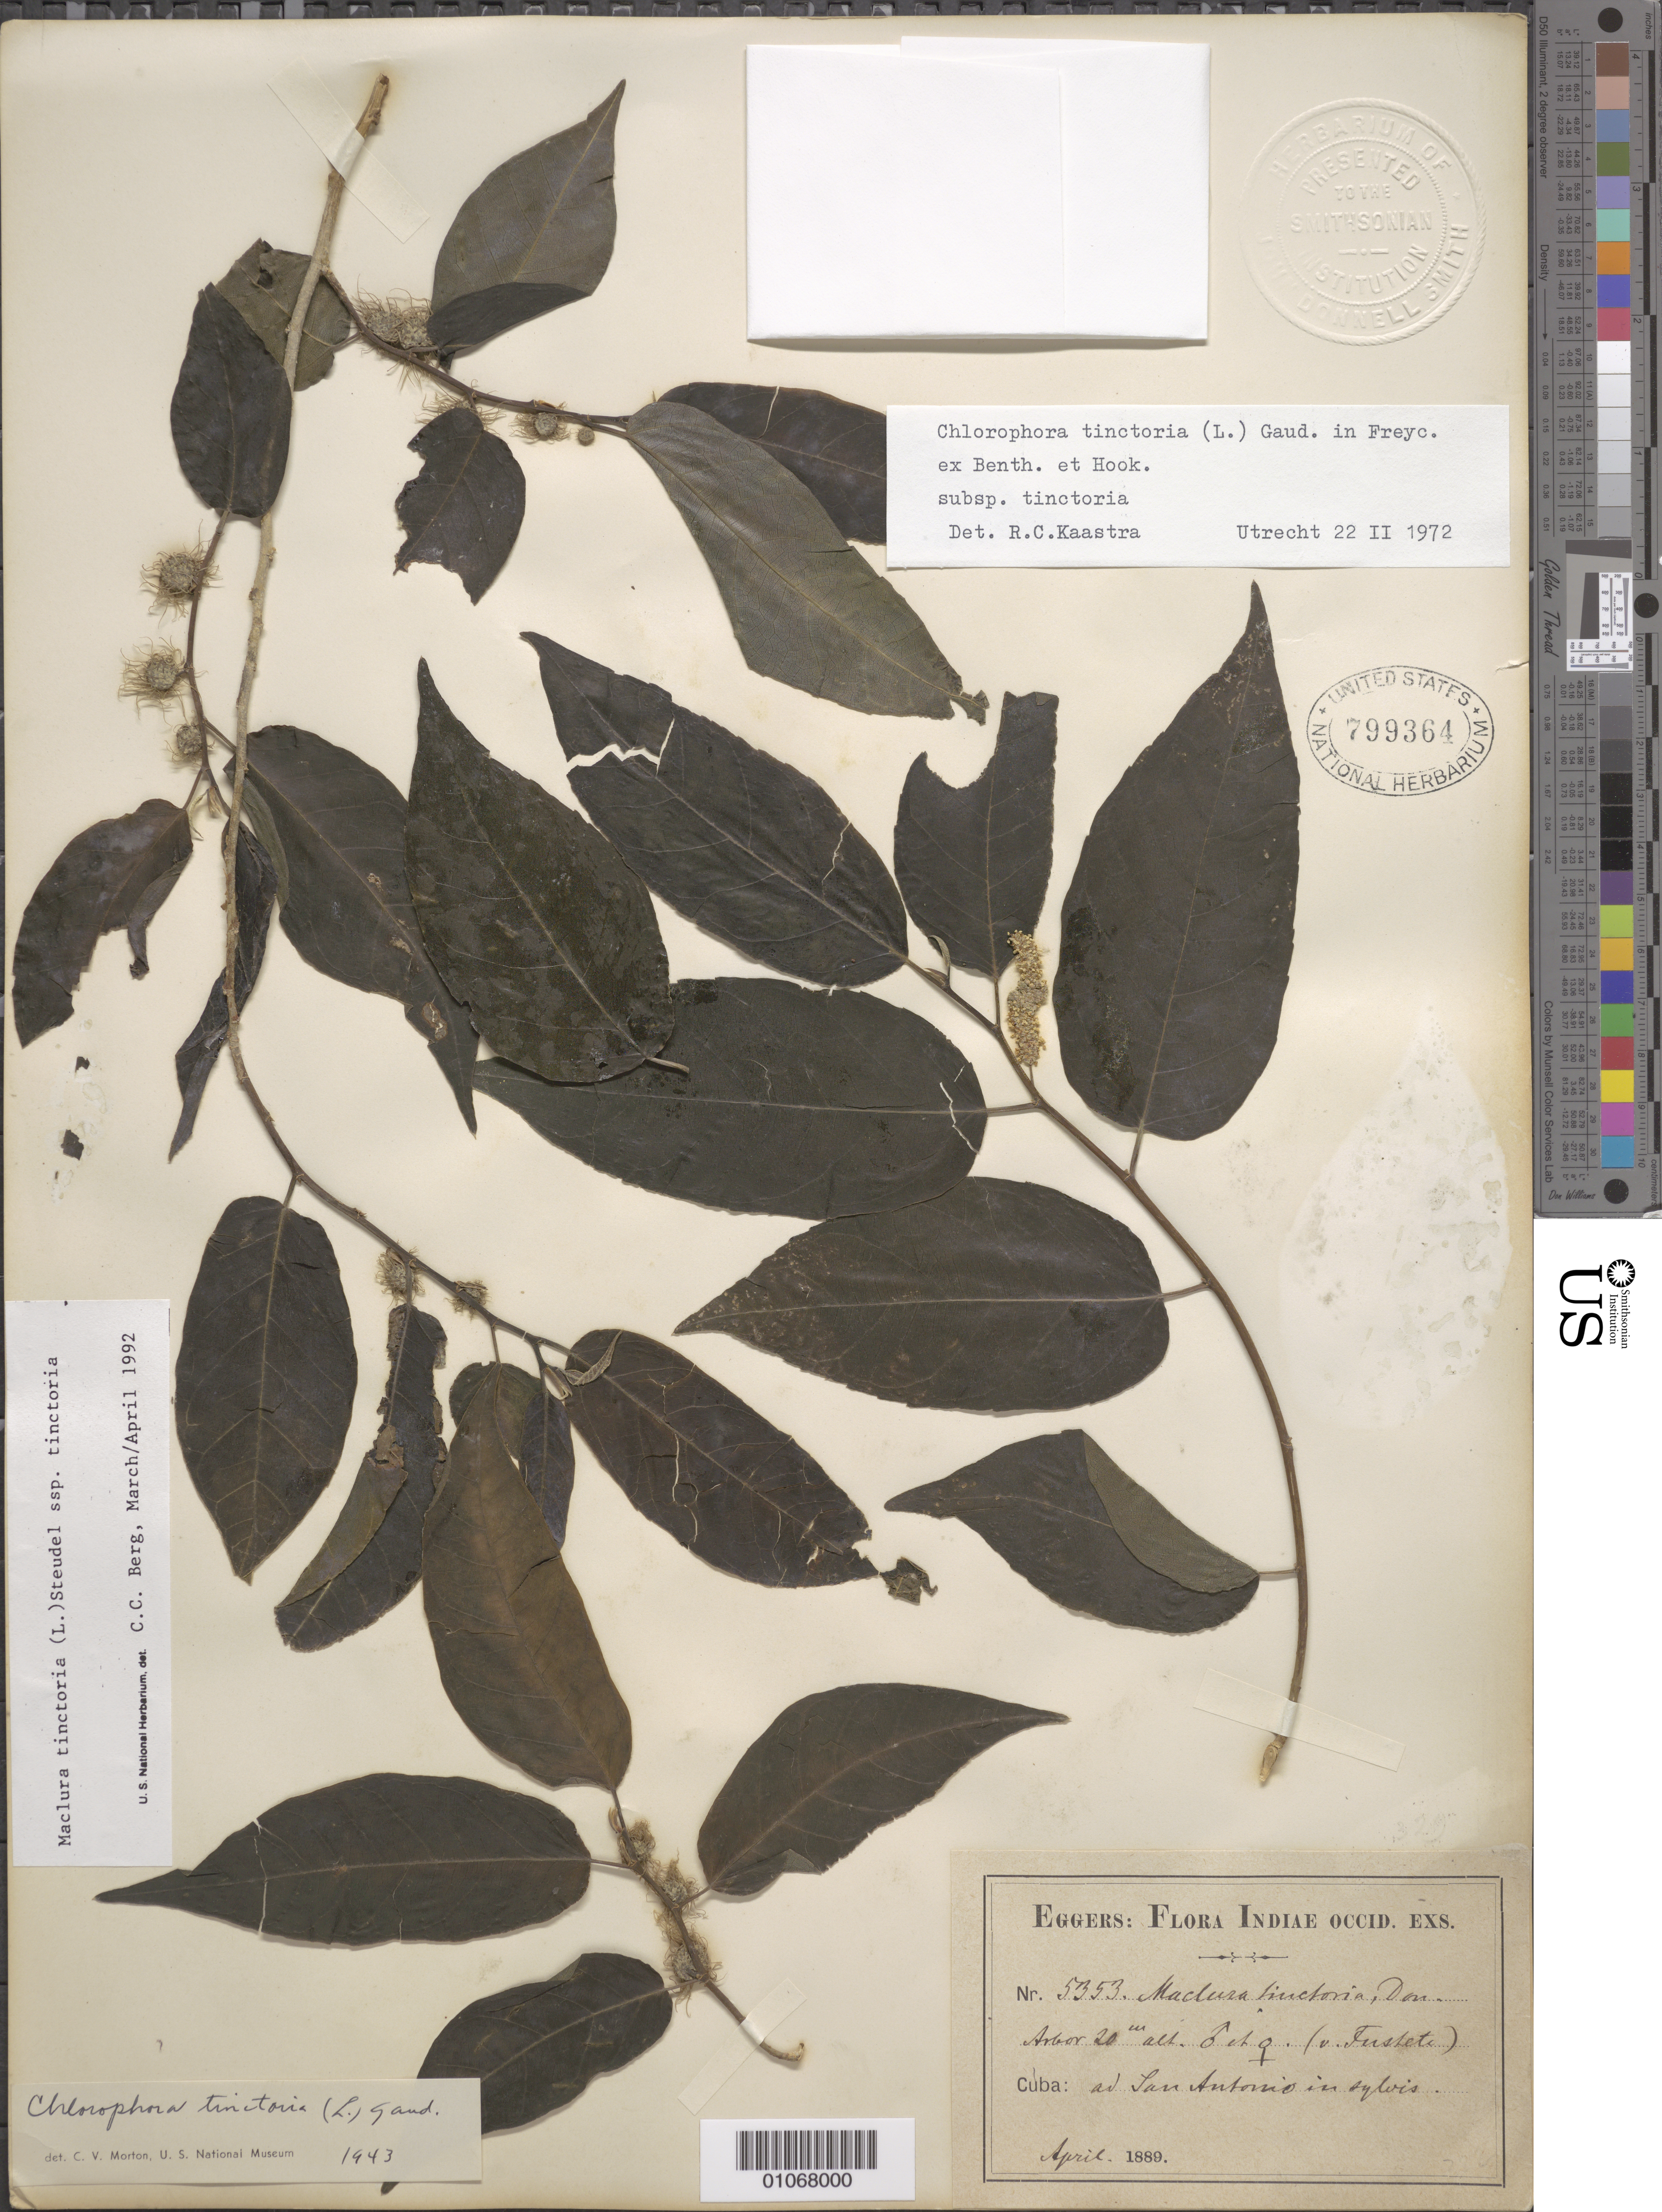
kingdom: Plantae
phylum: Tracheophyta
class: Magnoliopsida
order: Rosales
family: Moraceae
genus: Maclura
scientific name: Maclura tinctoria subsp. tinctoria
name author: (L.) D. Don ex Steud.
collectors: H. F. A. von Eggers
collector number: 5353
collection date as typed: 01 Jan 1889 to 31 Dec 1889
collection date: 1889-01-01/1889-12-31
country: Cuba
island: Cuba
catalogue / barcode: US 799364